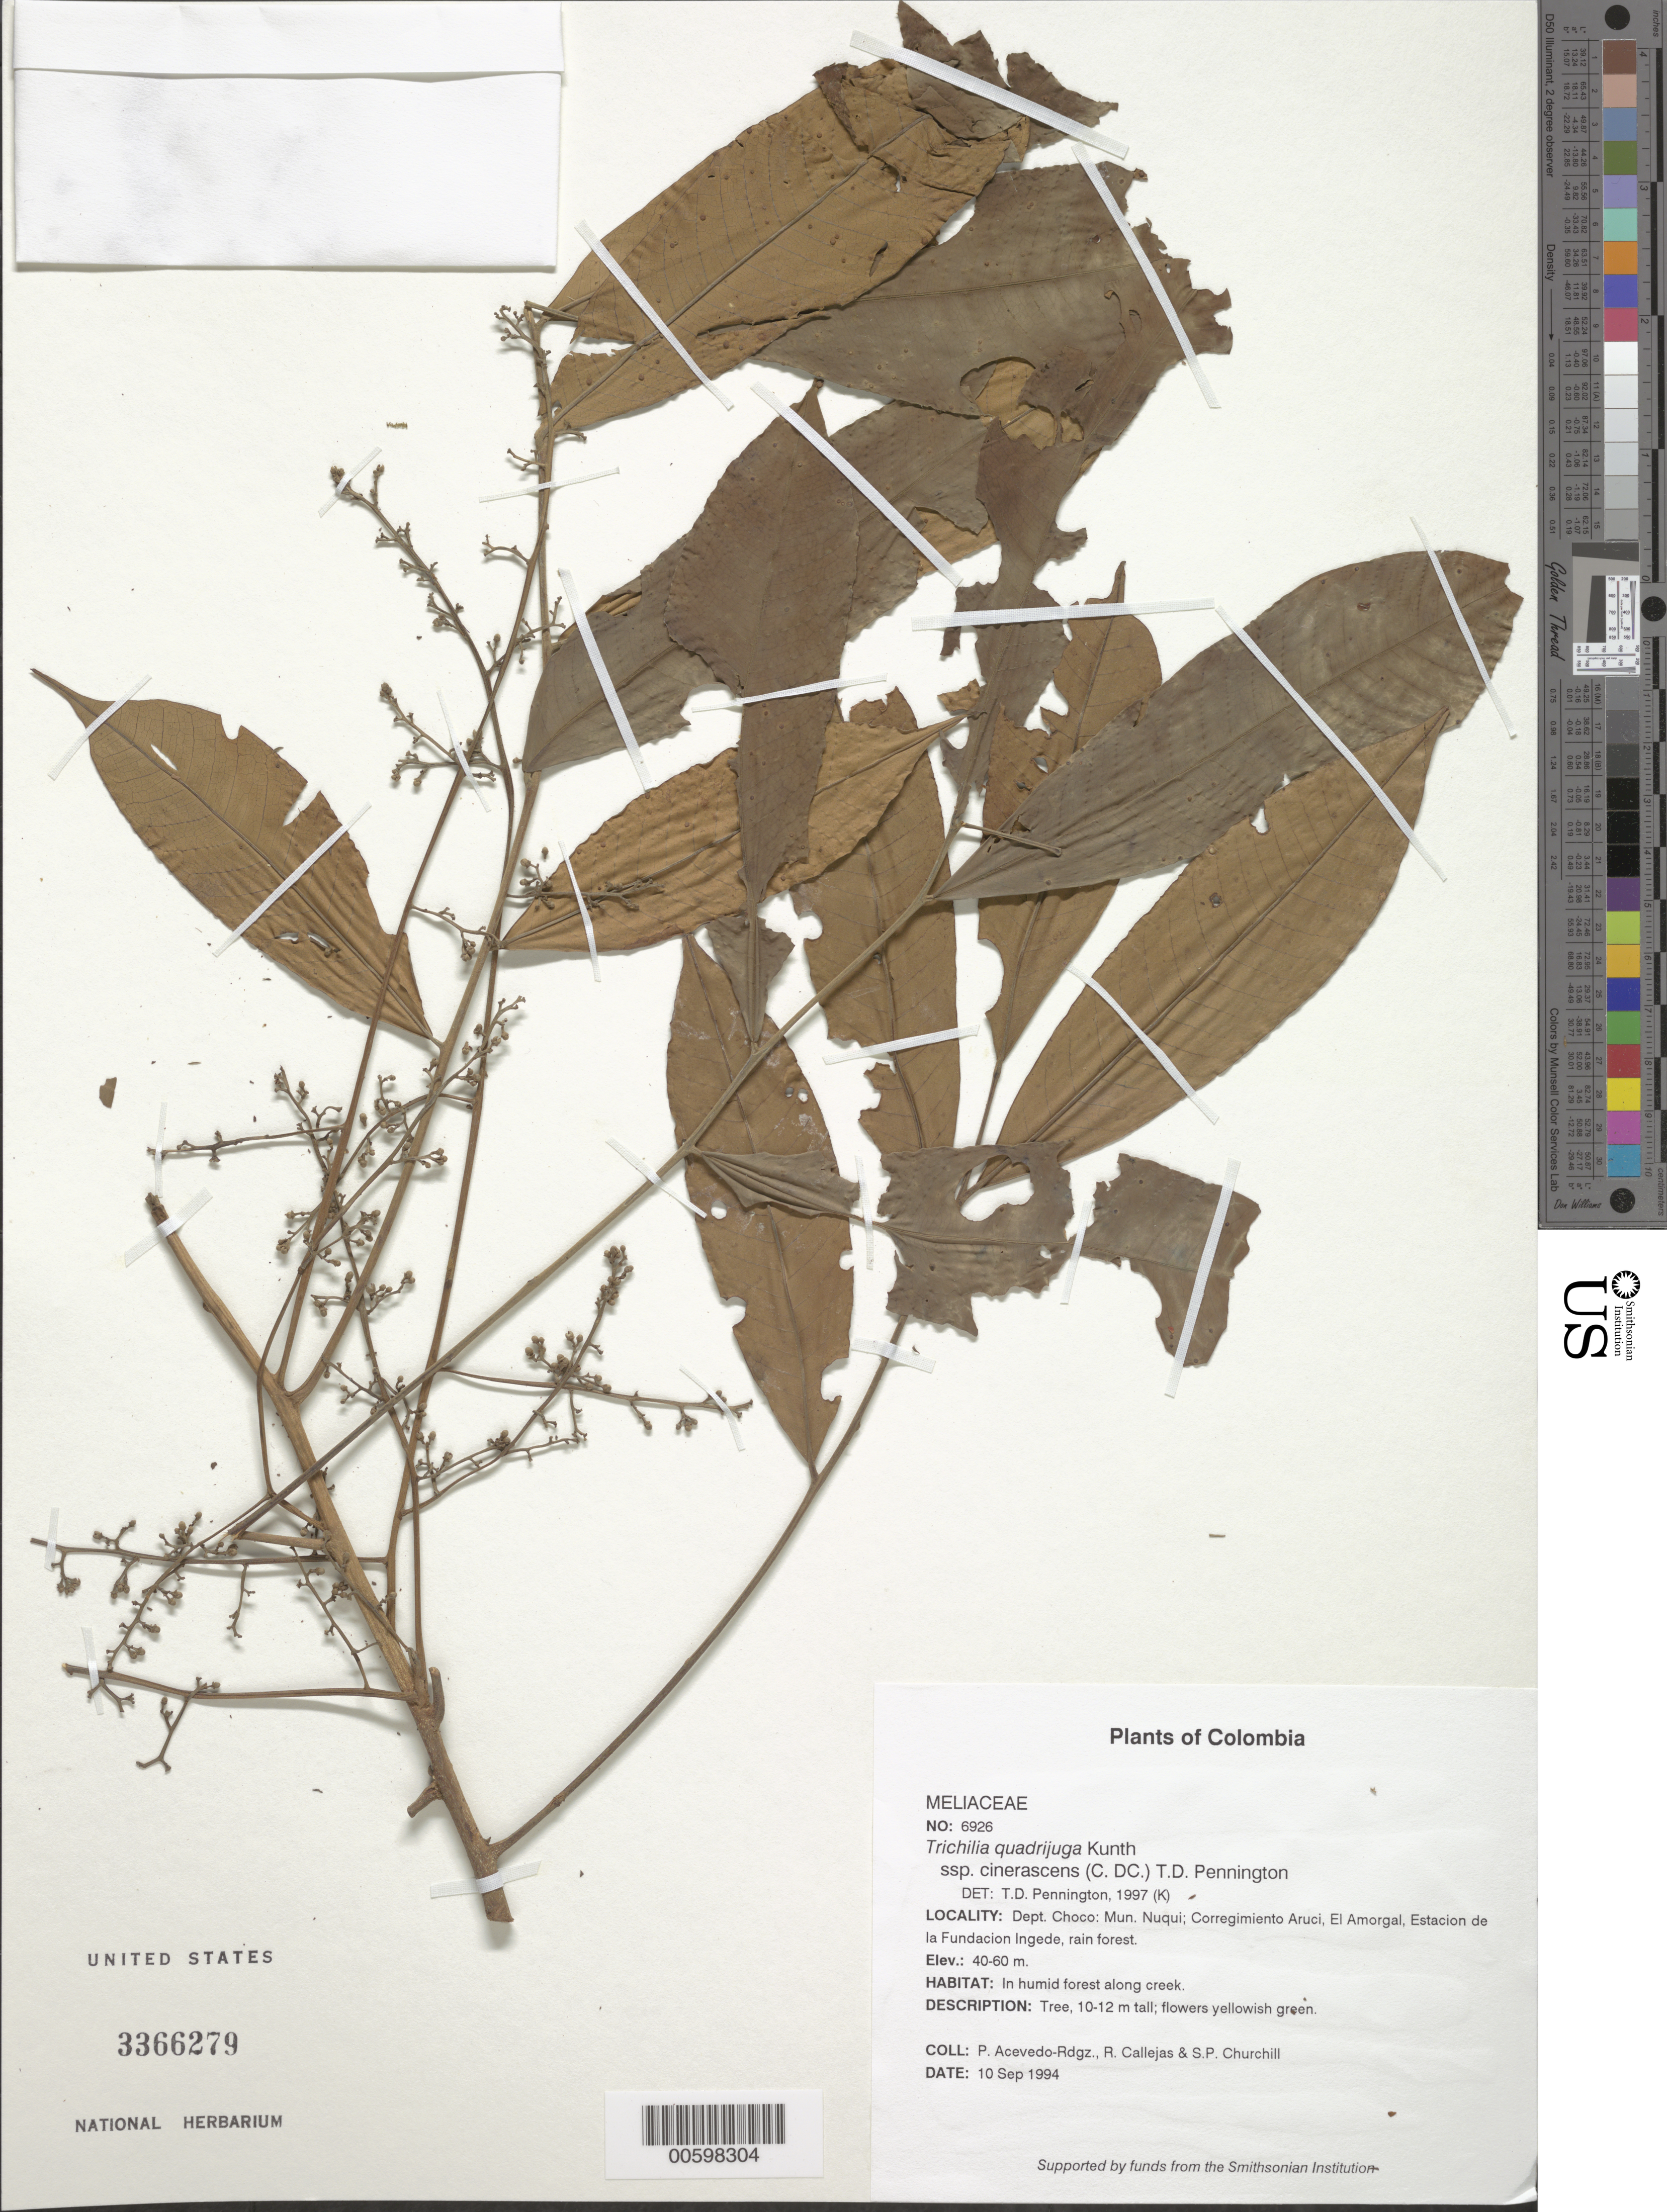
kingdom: Plantae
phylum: Tracheophyta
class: Magnoliopsida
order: Sapindales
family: Meliaceae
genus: Trichilia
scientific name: Trichilia quadrijuga subsp. cinerascens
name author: (C. DC.) T.D. Penn.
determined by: Pennington, T. D., (K)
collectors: P. Acevedo-Rodr., R. Callejas & S. Churchill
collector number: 6926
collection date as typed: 10 Sep 1994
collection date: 1994-09-10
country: Colombia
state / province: Chocó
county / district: Nuqui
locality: Depart. Choco; Mun. Nuqui; Corregimiento Aruci, El Amorgal; Estacion de la Fundacion Ingede, rain forest.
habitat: In humid forest along creek.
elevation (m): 40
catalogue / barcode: US 3366279